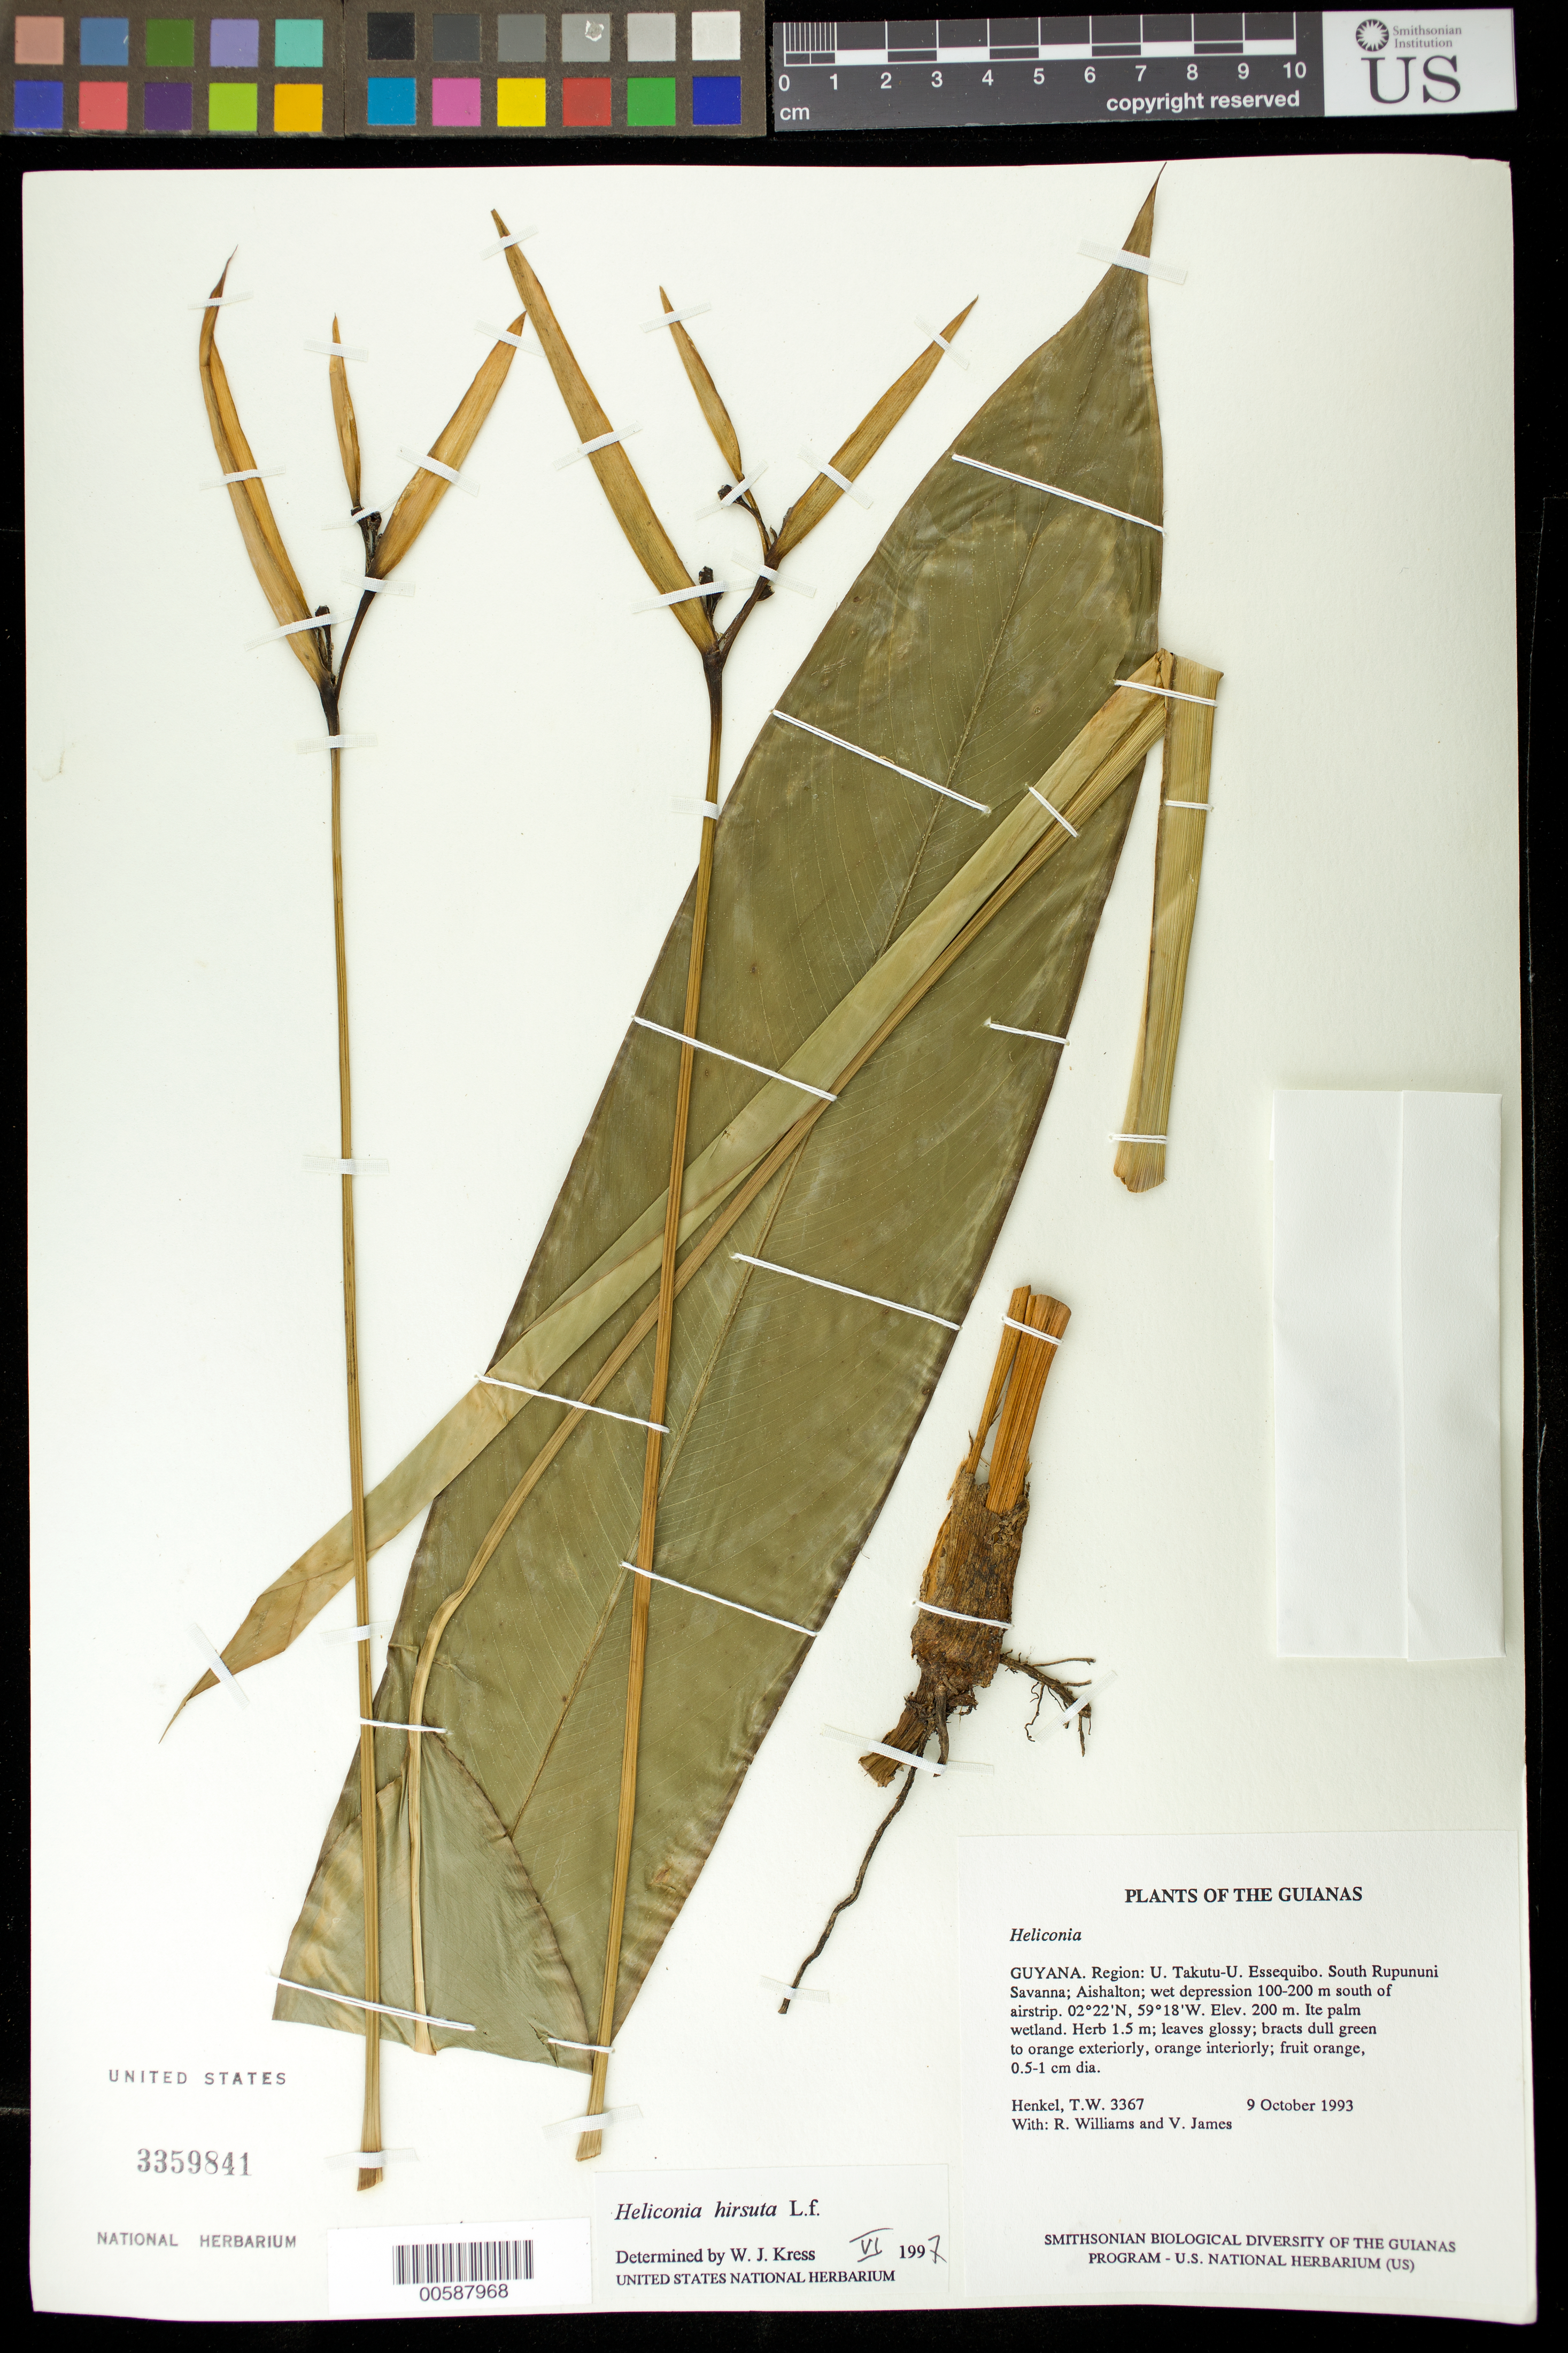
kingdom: Plantae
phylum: Tracheophyta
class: Liliopsida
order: Zingiberales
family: Heliconiaceae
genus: Heliconia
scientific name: Heliconia hirsuta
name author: L. f.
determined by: Kress, W. J., (US), Smithsonian Institution - National Museum of Natural History (UNITED STATES)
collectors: T. Henkel, R. Williams & V. James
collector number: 3367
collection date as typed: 9 October 1993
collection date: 1993-10-09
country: Guyana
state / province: U. Takutu-U. Essequibo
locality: South Rupununi Savanna; Aishalton; wet depression 100-200 m south of airstrip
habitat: Ite palm wetland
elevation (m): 200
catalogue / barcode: US 3359841